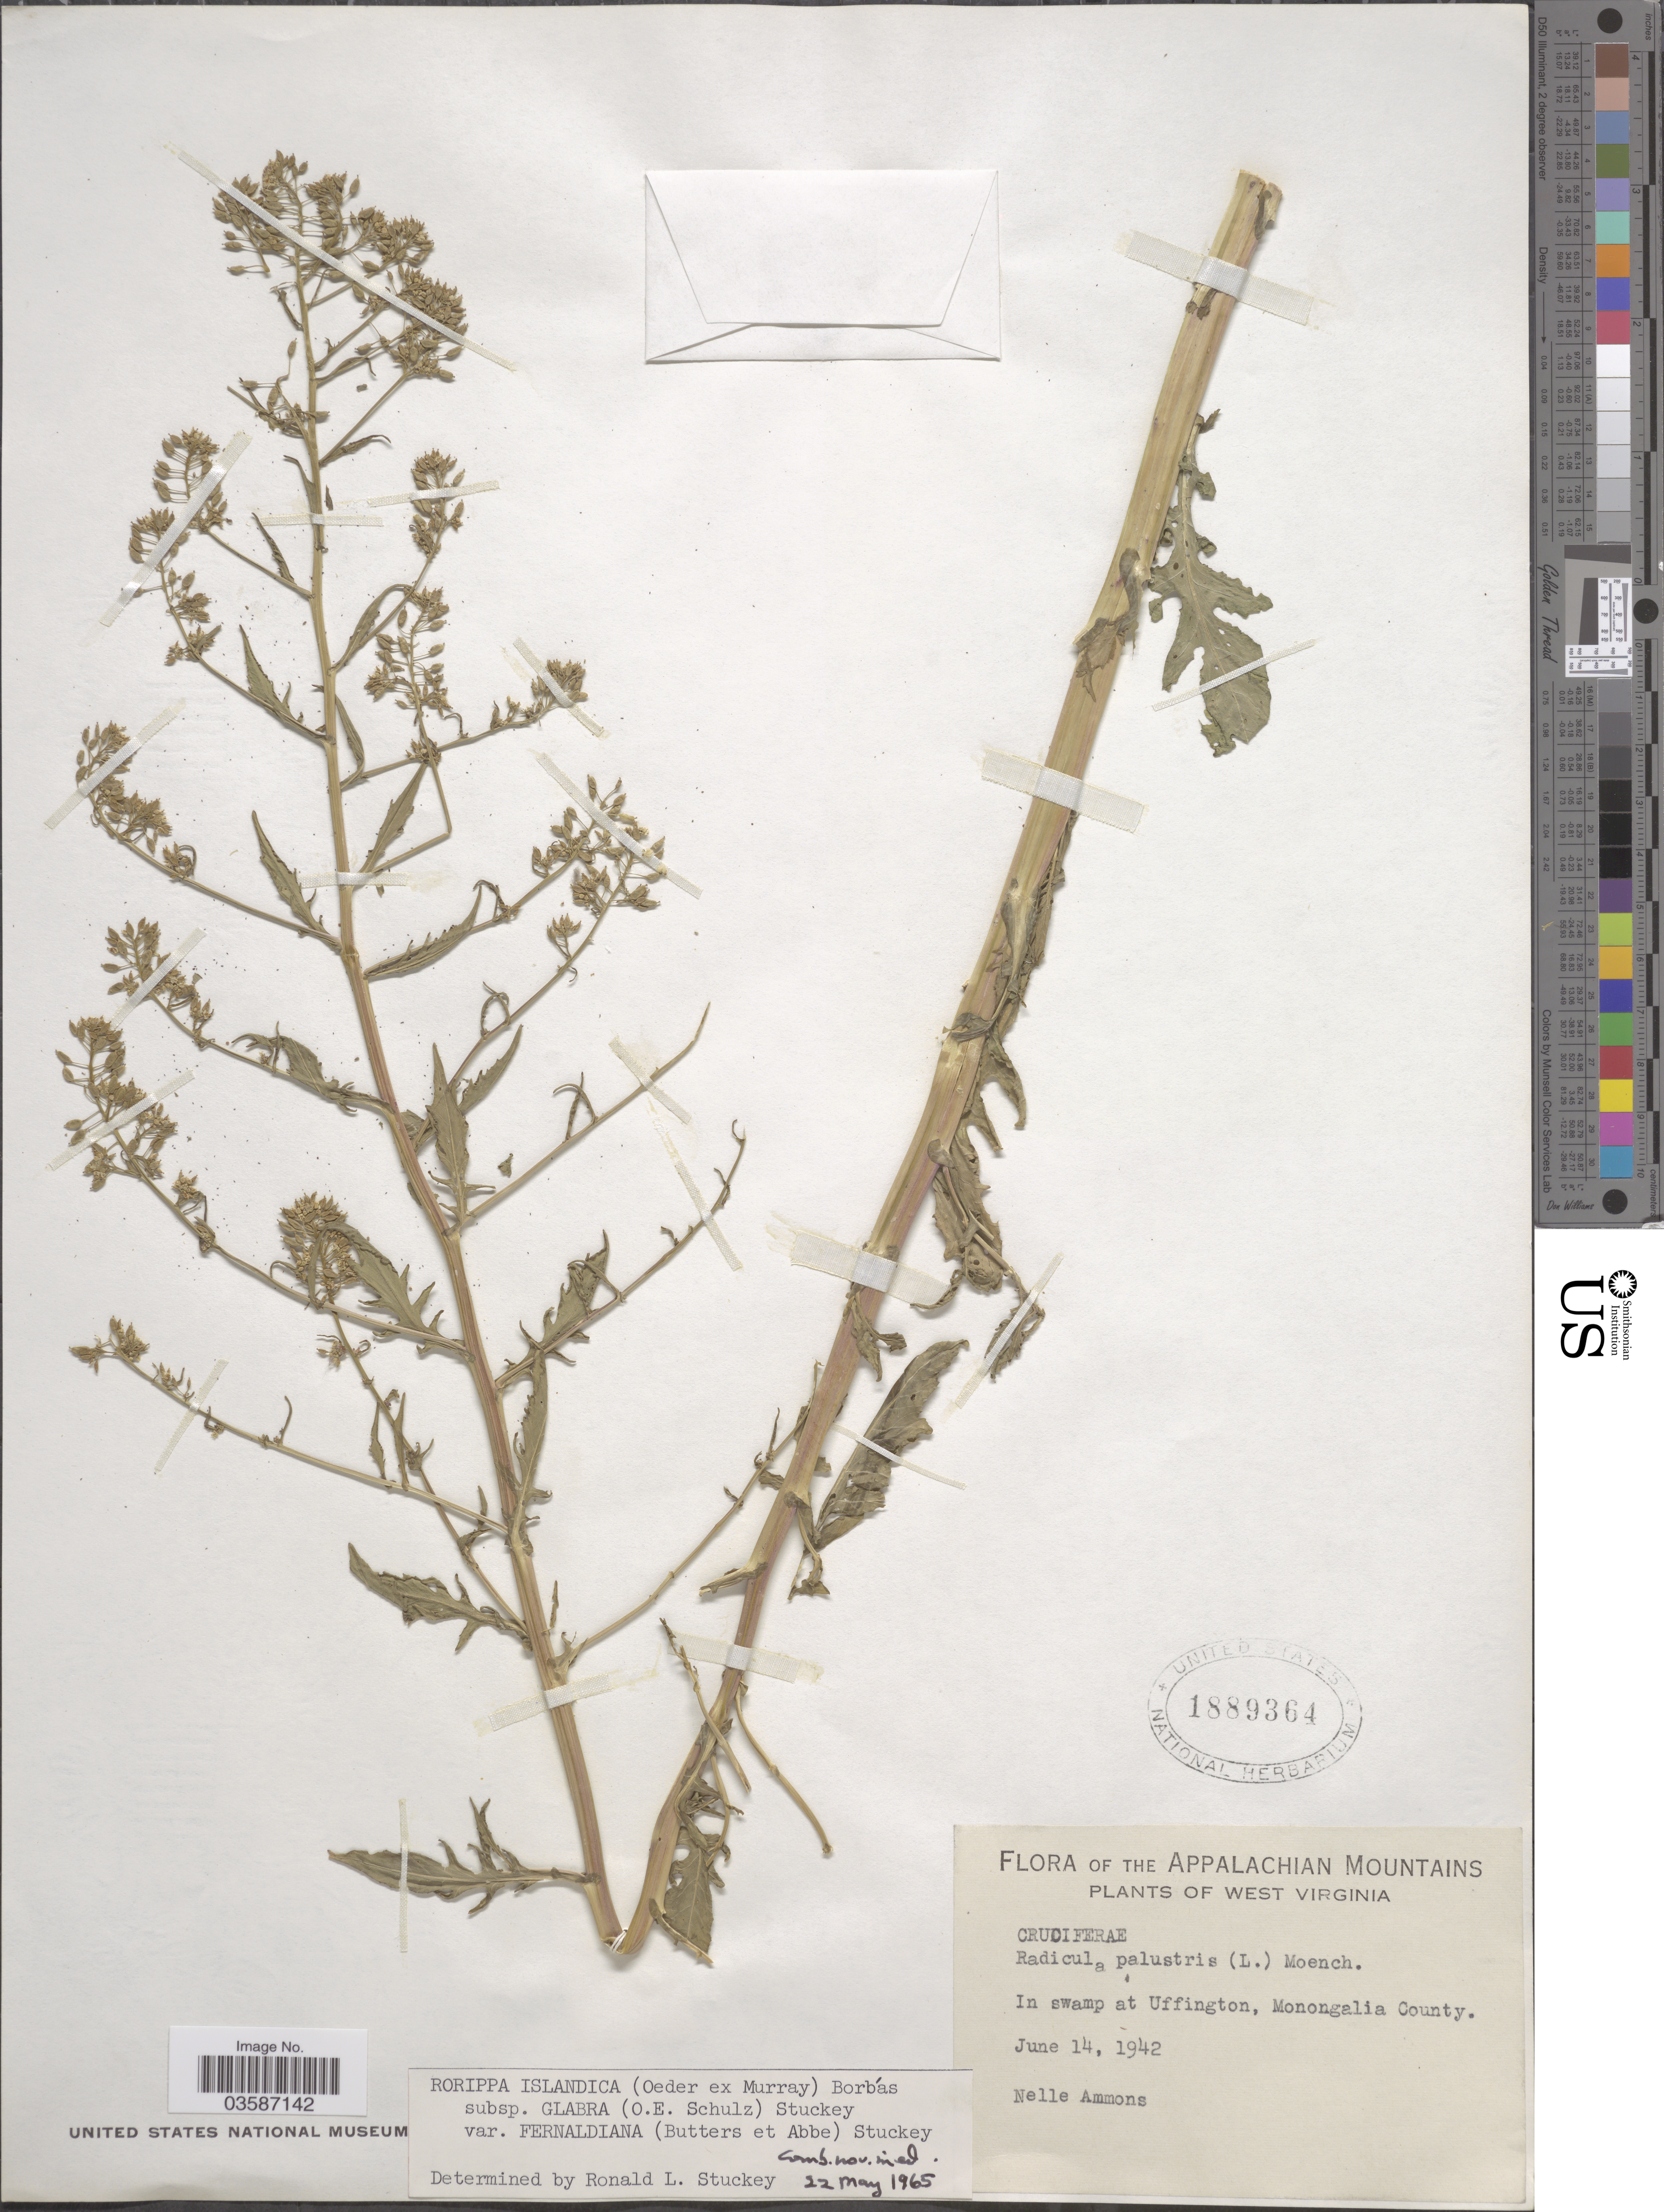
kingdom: Plantae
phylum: Tracheophyta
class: Magnoliopsida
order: Brassicales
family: Brassicaceae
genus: Rorippa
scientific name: Rorippa islandica var. fernaldiana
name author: Butters & Abbe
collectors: N. Ammons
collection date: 1942-06-14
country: United States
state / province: West Virginia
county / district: Monongalia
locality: The Appalachian Mountains. In swamp at Uffington, Monongalia County.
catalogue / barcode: US 1889364